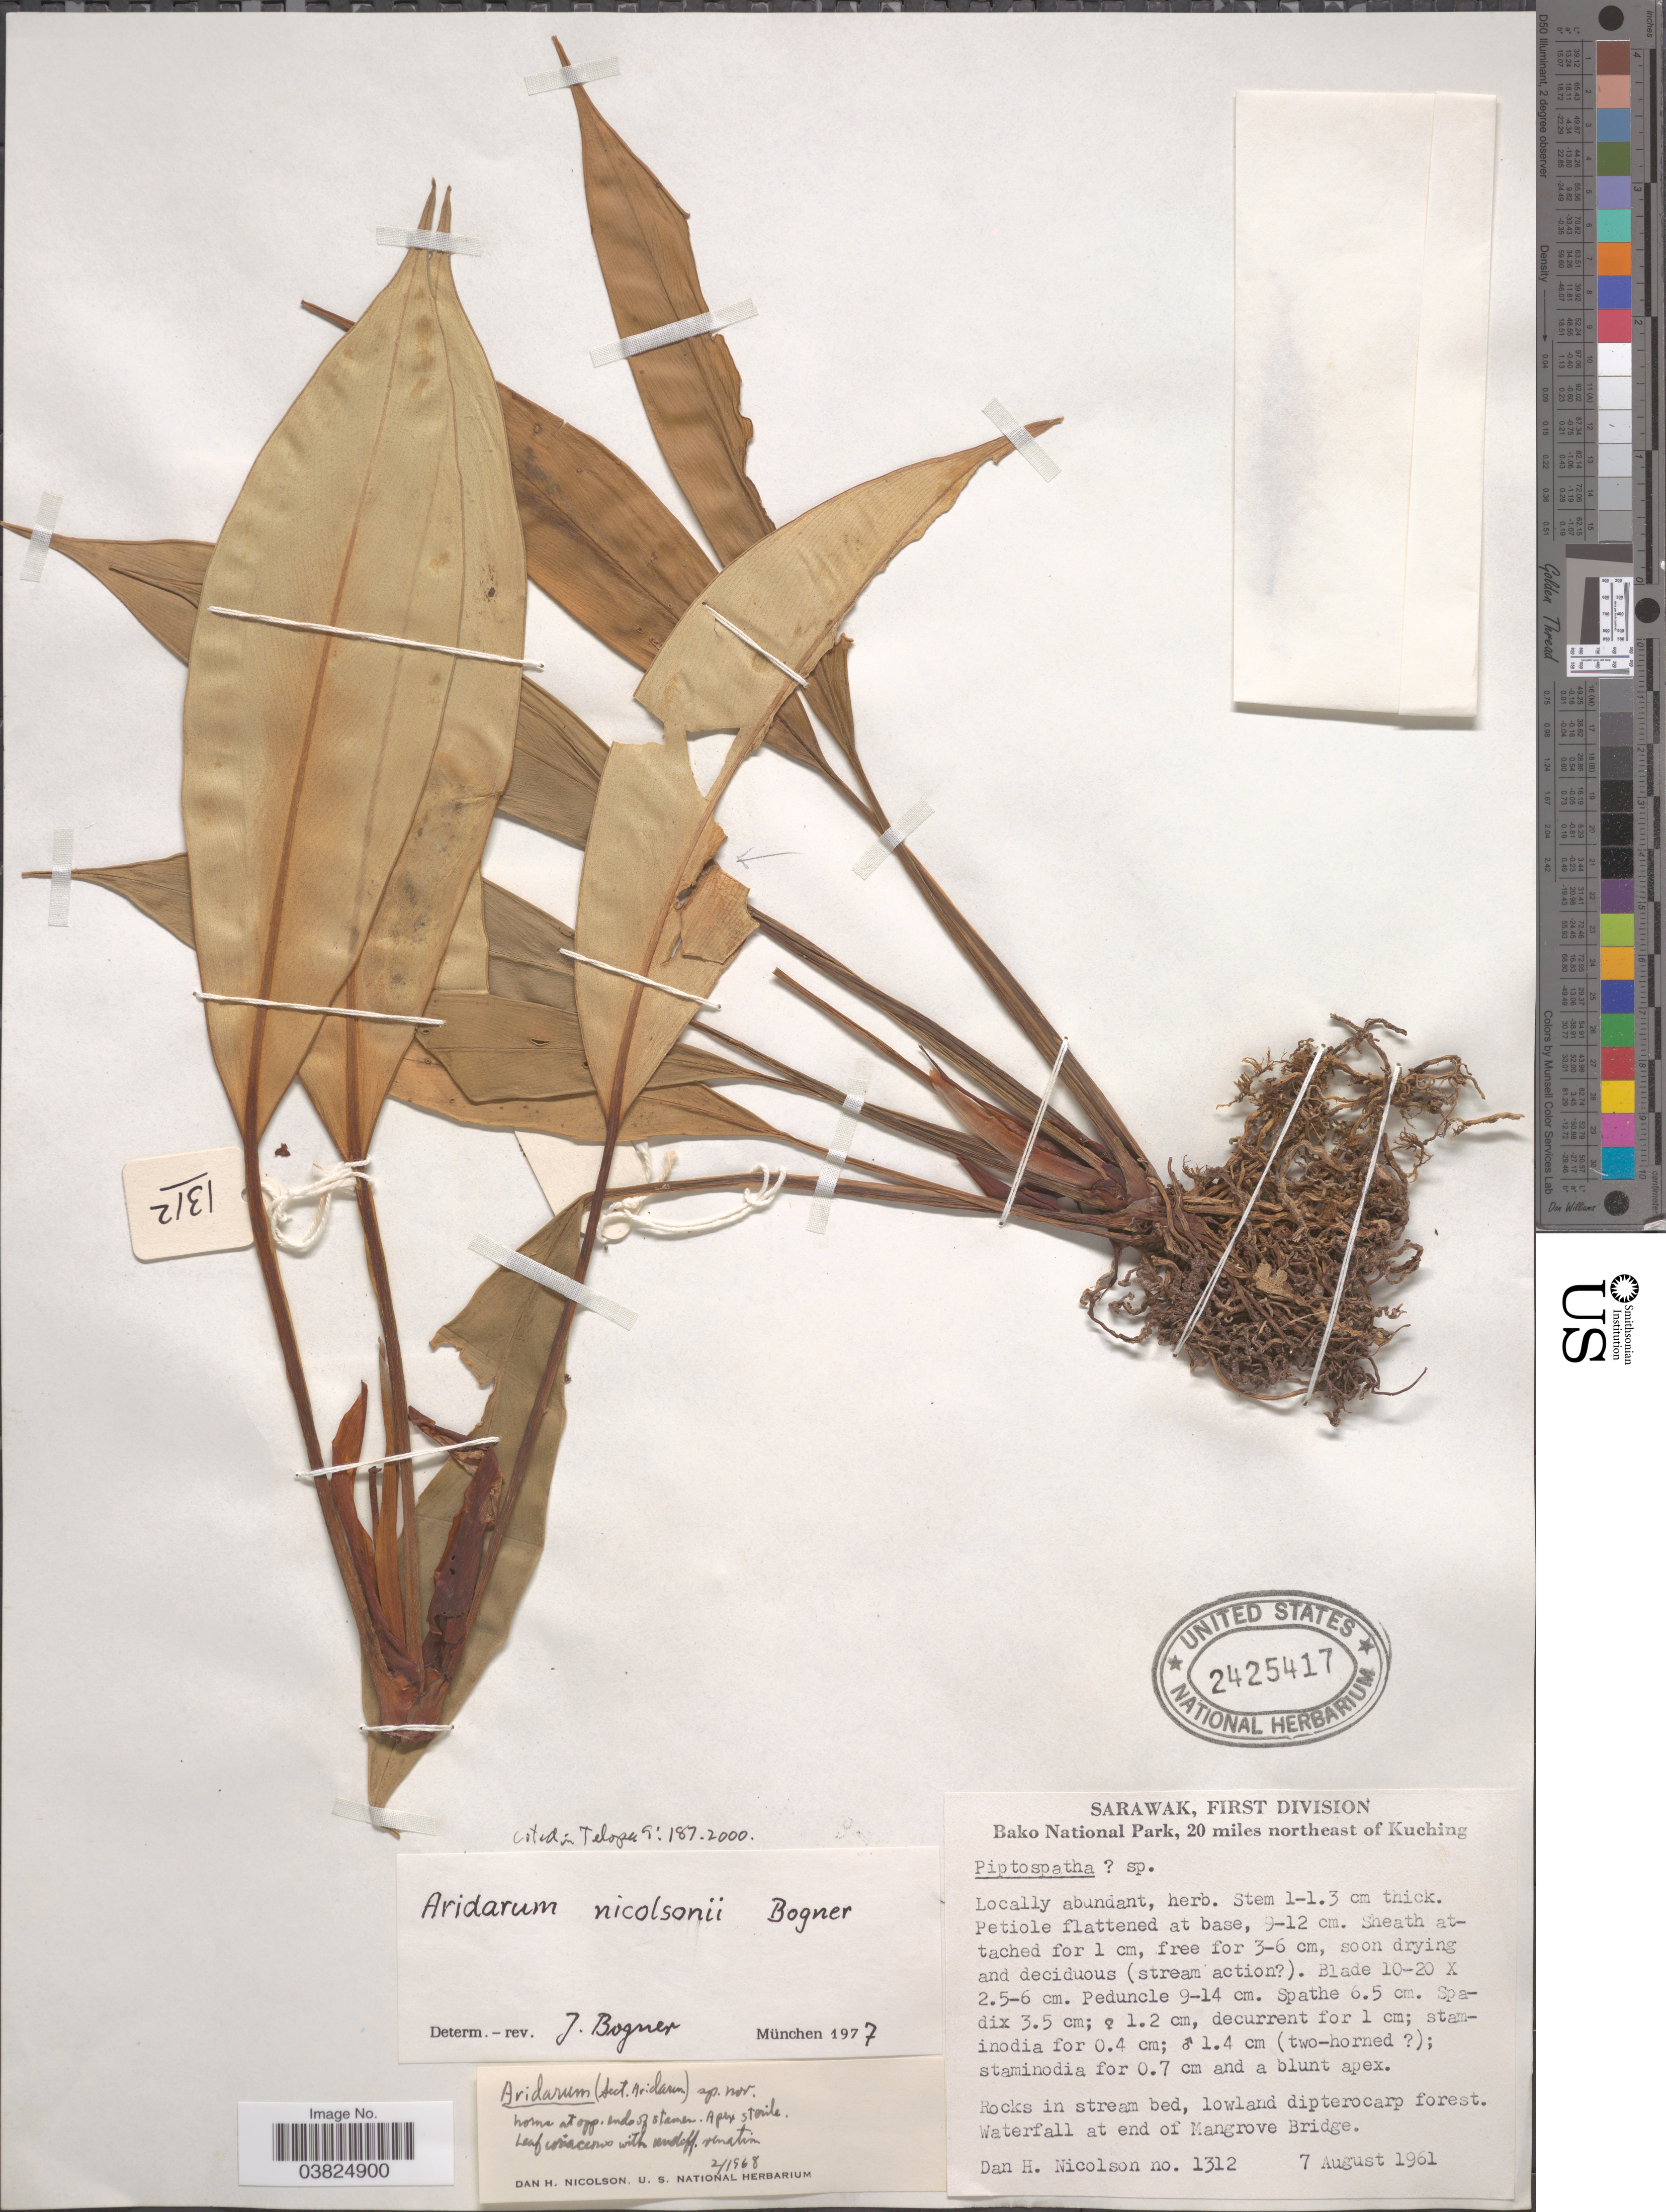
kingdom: Plantae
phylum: Tracheophyta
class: Liliopsida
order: Alismatales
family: Araceae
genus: Aridarum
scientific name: Aridarum nicolsonii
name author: Bogner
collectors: D. H. Nicolson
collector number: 1312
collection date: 1961-08-07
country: Malaysia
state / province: Sarawak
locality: First Division. Bako National Park, 20 miles northeast of Kuching. Waterfall at end of Mangrove Bridge.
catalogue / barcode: US 2425417